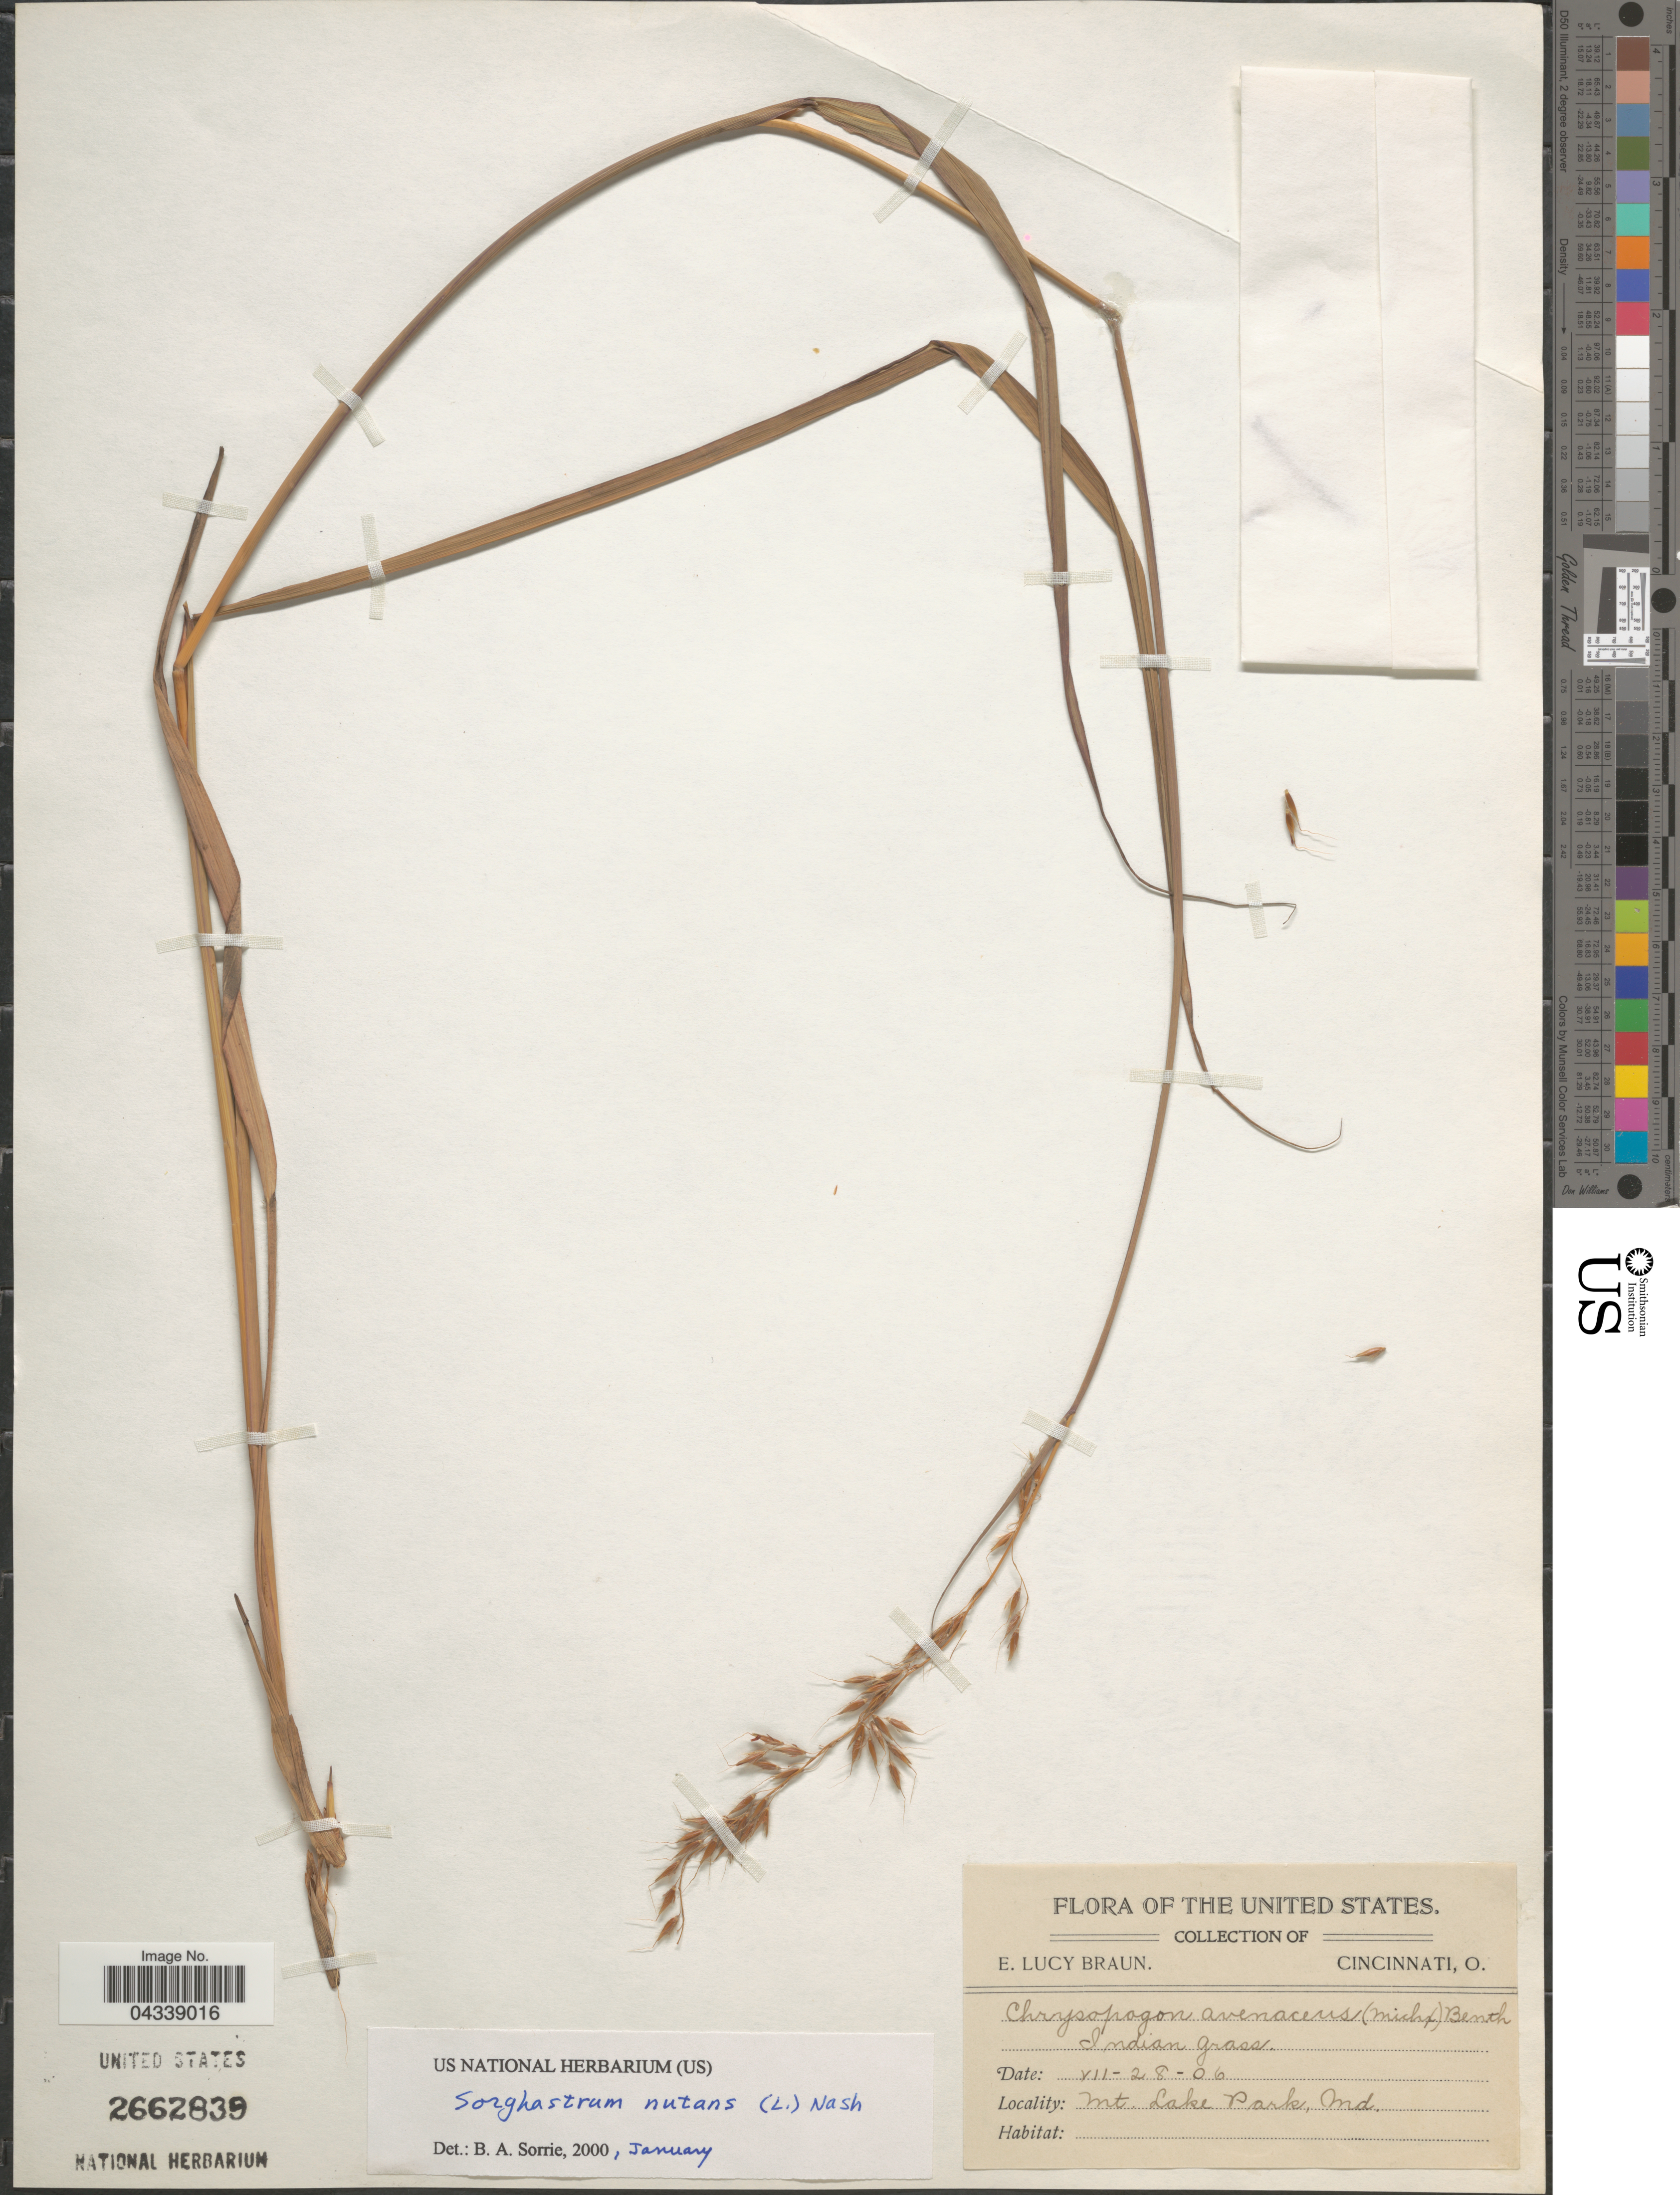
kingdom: Plantae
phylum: Tracheophyta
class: Liliopsida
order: Poales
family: Poaceae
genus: Sorghastrum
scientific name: Sorghastrum nutans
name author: (L.) Nash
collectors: E. L. Braun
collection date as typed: Transcribed d/m/y: 28/7/6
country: United States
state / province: Indiana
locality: Mt. Lake Park.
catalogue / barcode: US 2662839